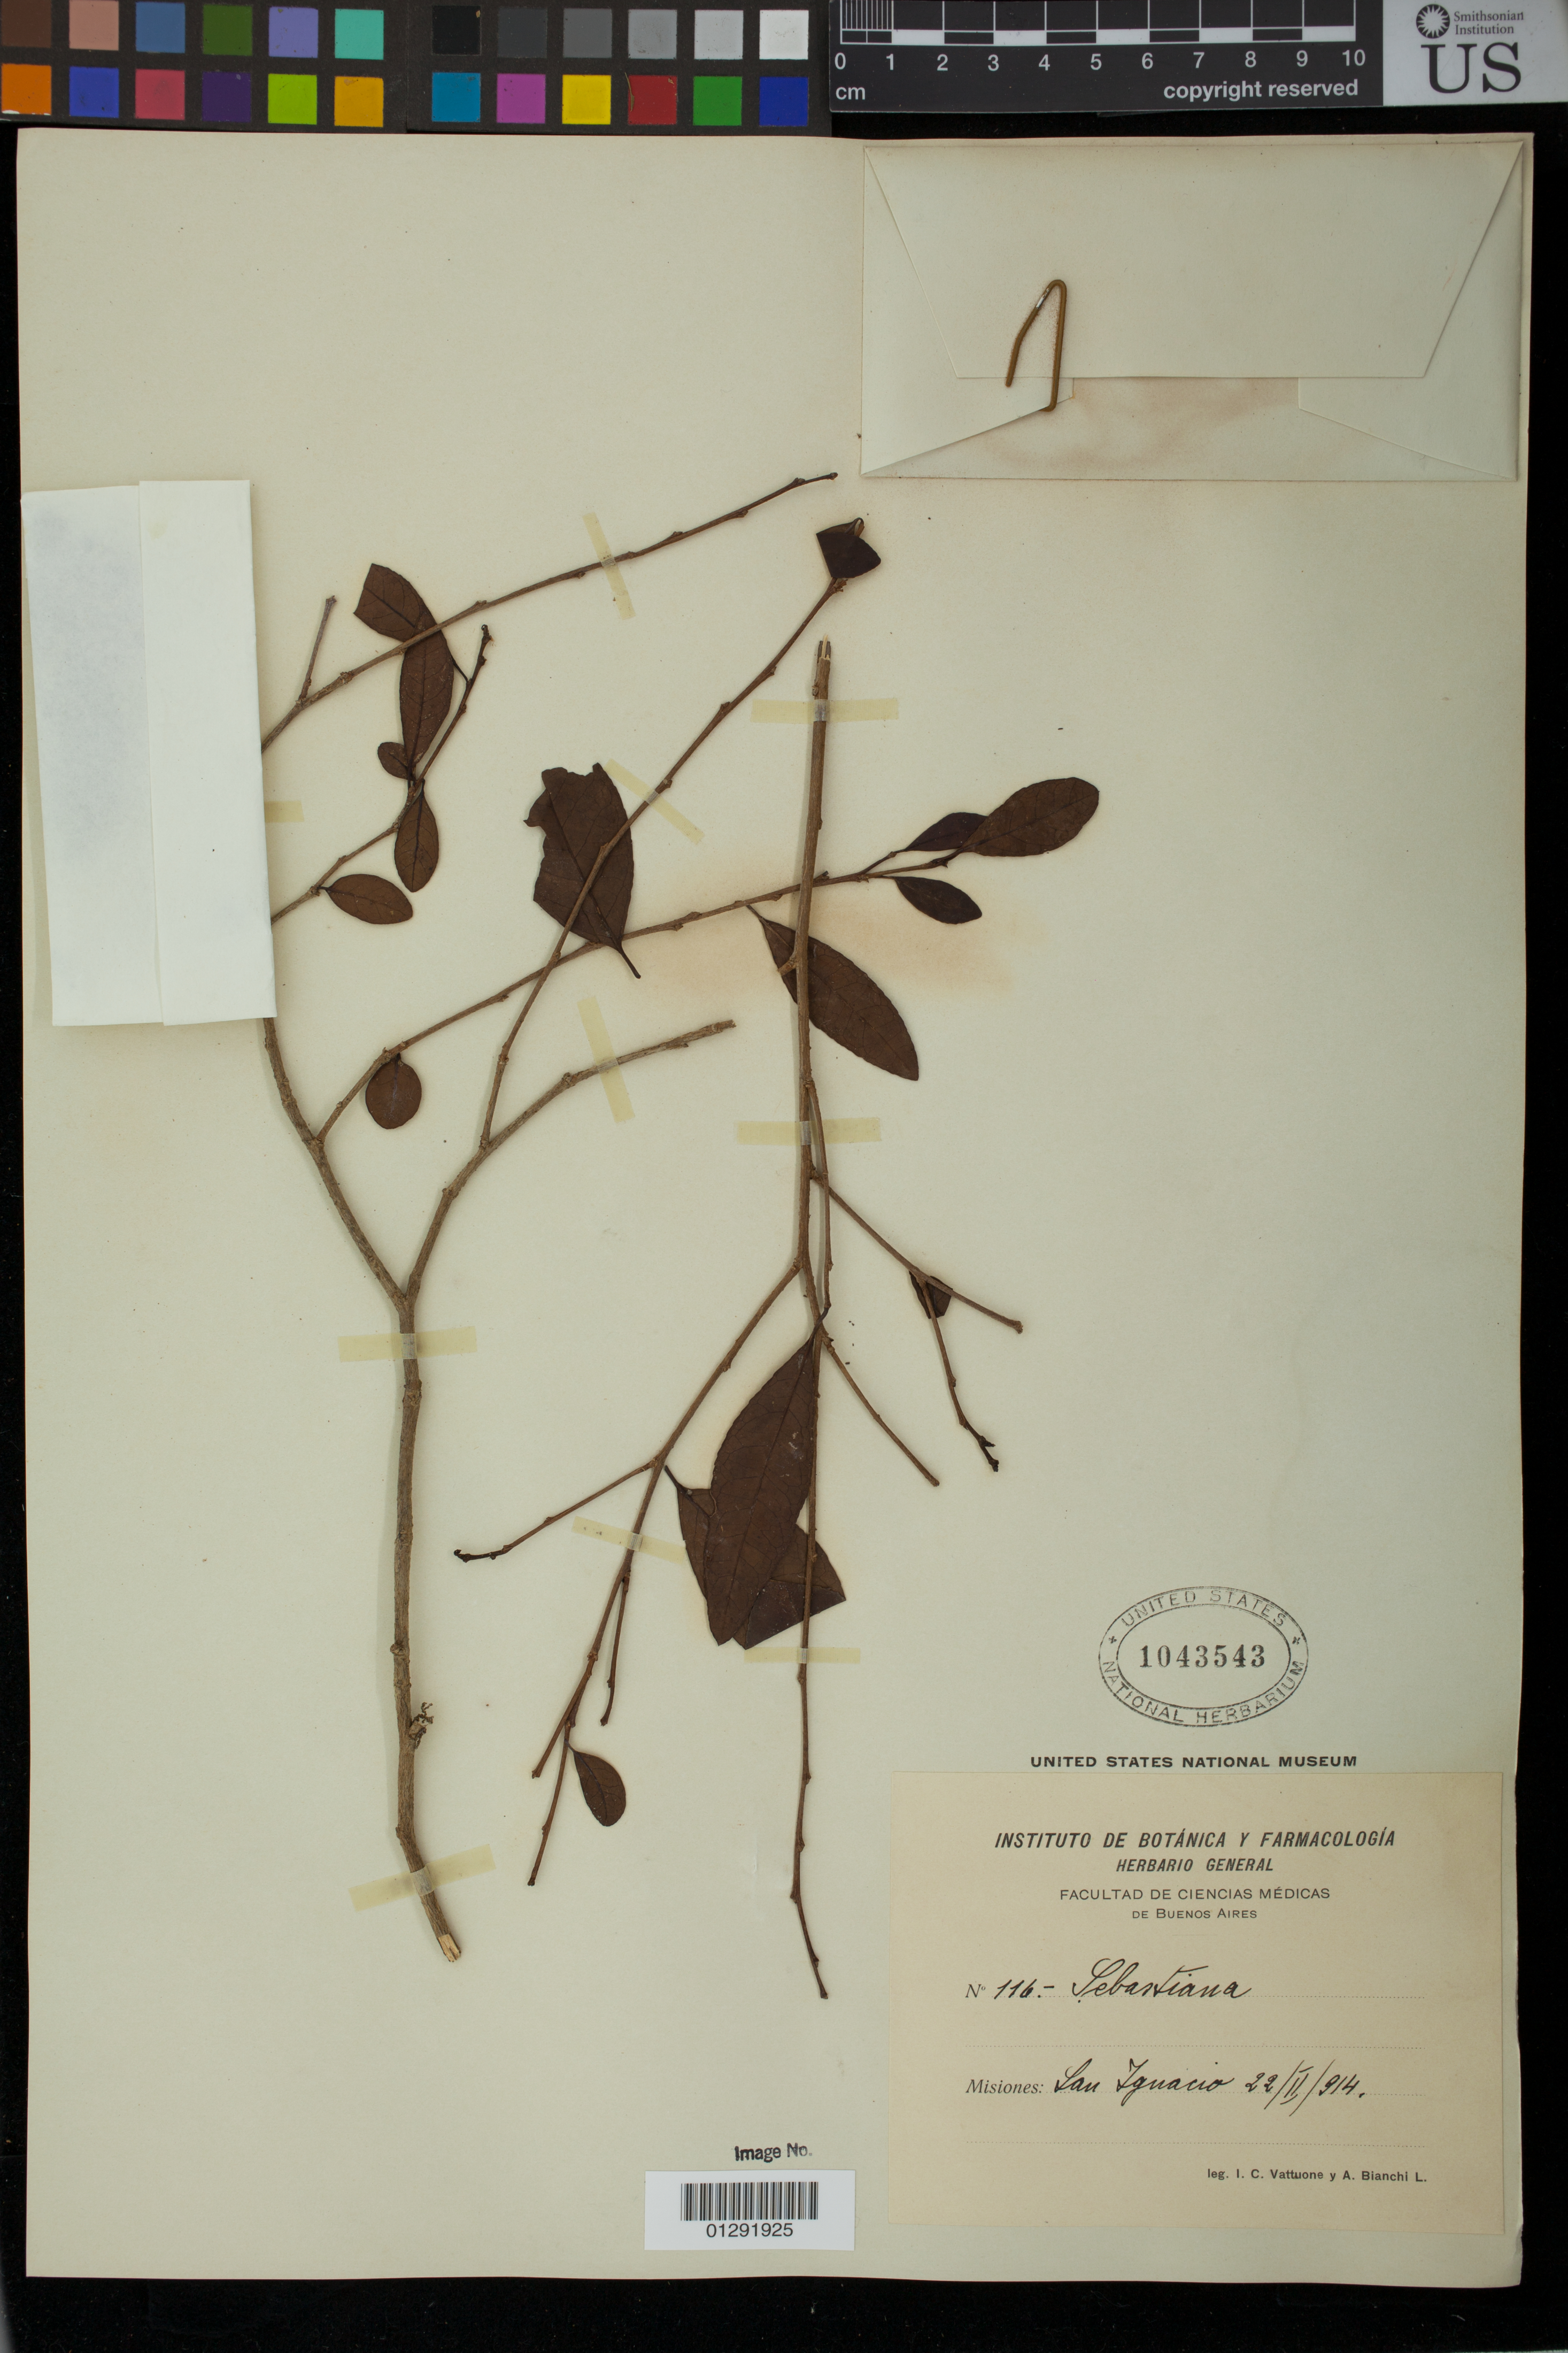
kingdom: Plantae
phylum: Tracheophyta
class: Magnoliopsida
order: Malpighiales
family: Euphorbiaceae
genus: Sebastiania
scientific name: Sebastiania sp.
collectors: I. Vattuone & L. Bianchi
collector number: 116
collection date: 1914-02-22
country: Argentina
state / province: Misiones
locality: San Ignacio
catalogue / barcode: US 1043543